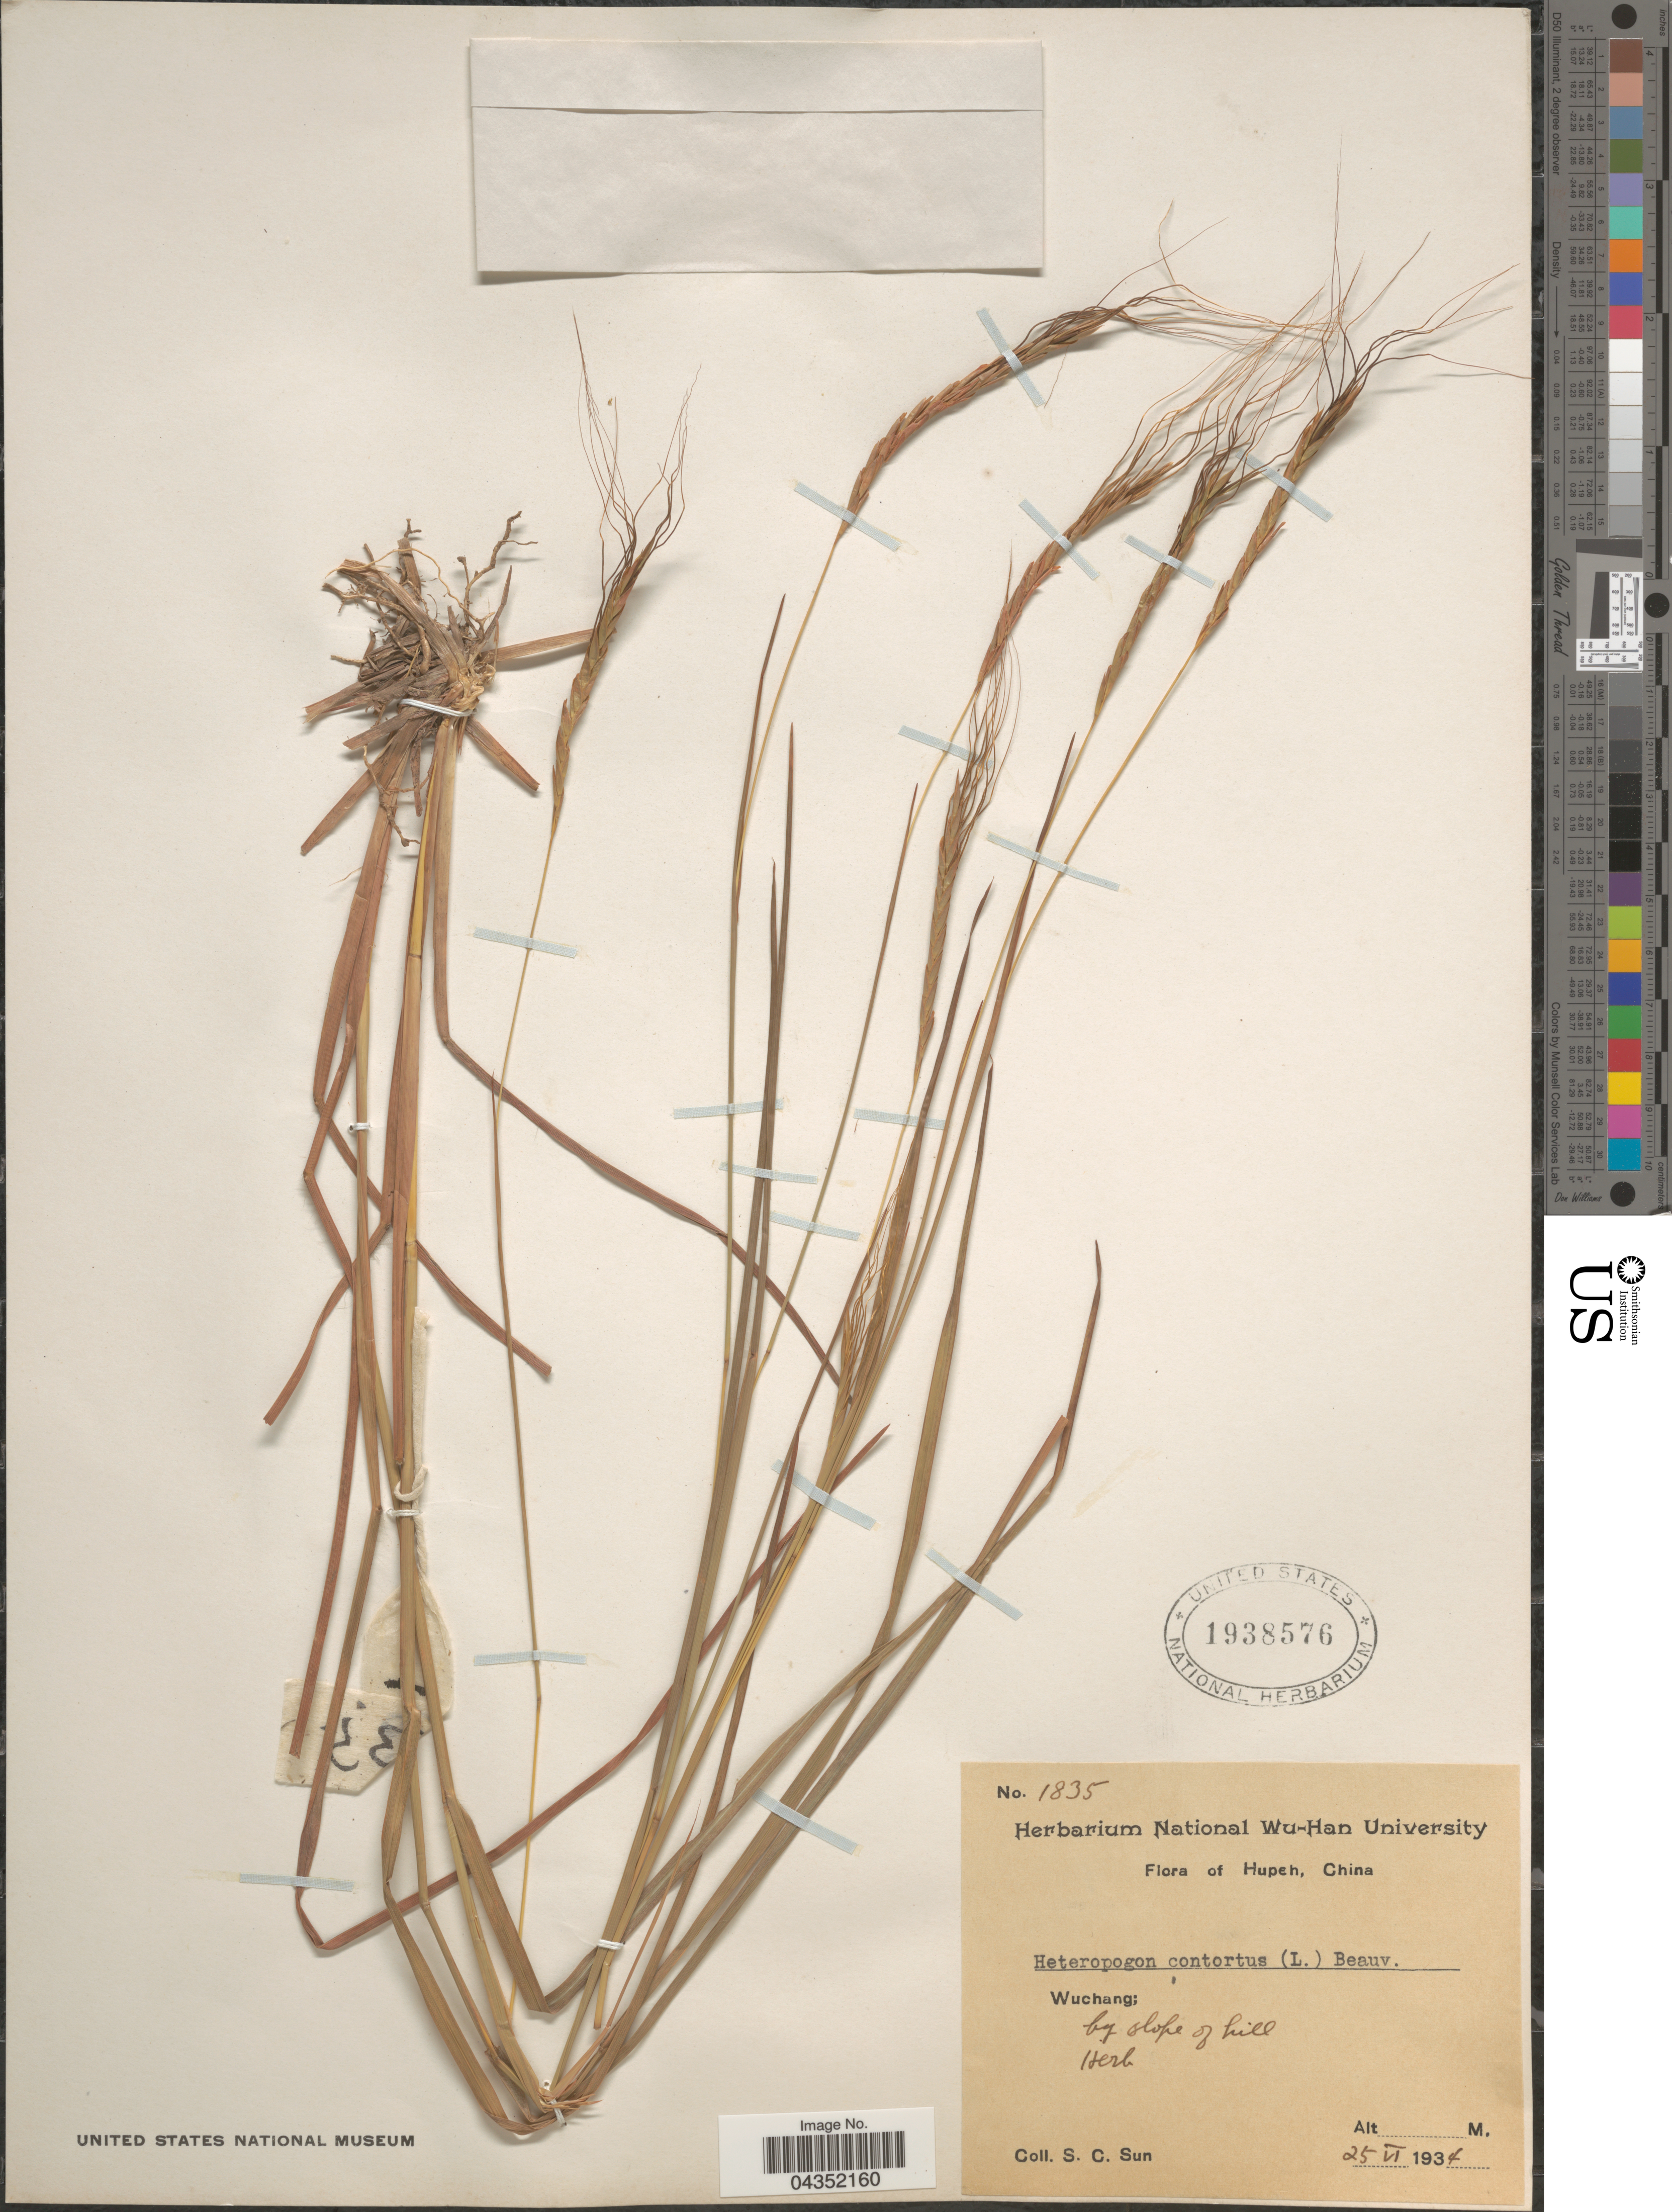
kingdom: Plantae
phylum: Tracheophyta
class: Liliopsida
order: Poales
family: Poaceae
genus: Heteropogon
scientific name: Heteropogon contortus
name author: (L.) P. Beauv. ex Roem. & Schult.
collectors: S. C. Sun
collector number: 1835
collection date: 1934-06-25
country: China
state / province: Hubei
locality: Hupeh. Wuchang.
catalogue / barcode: US 1938576